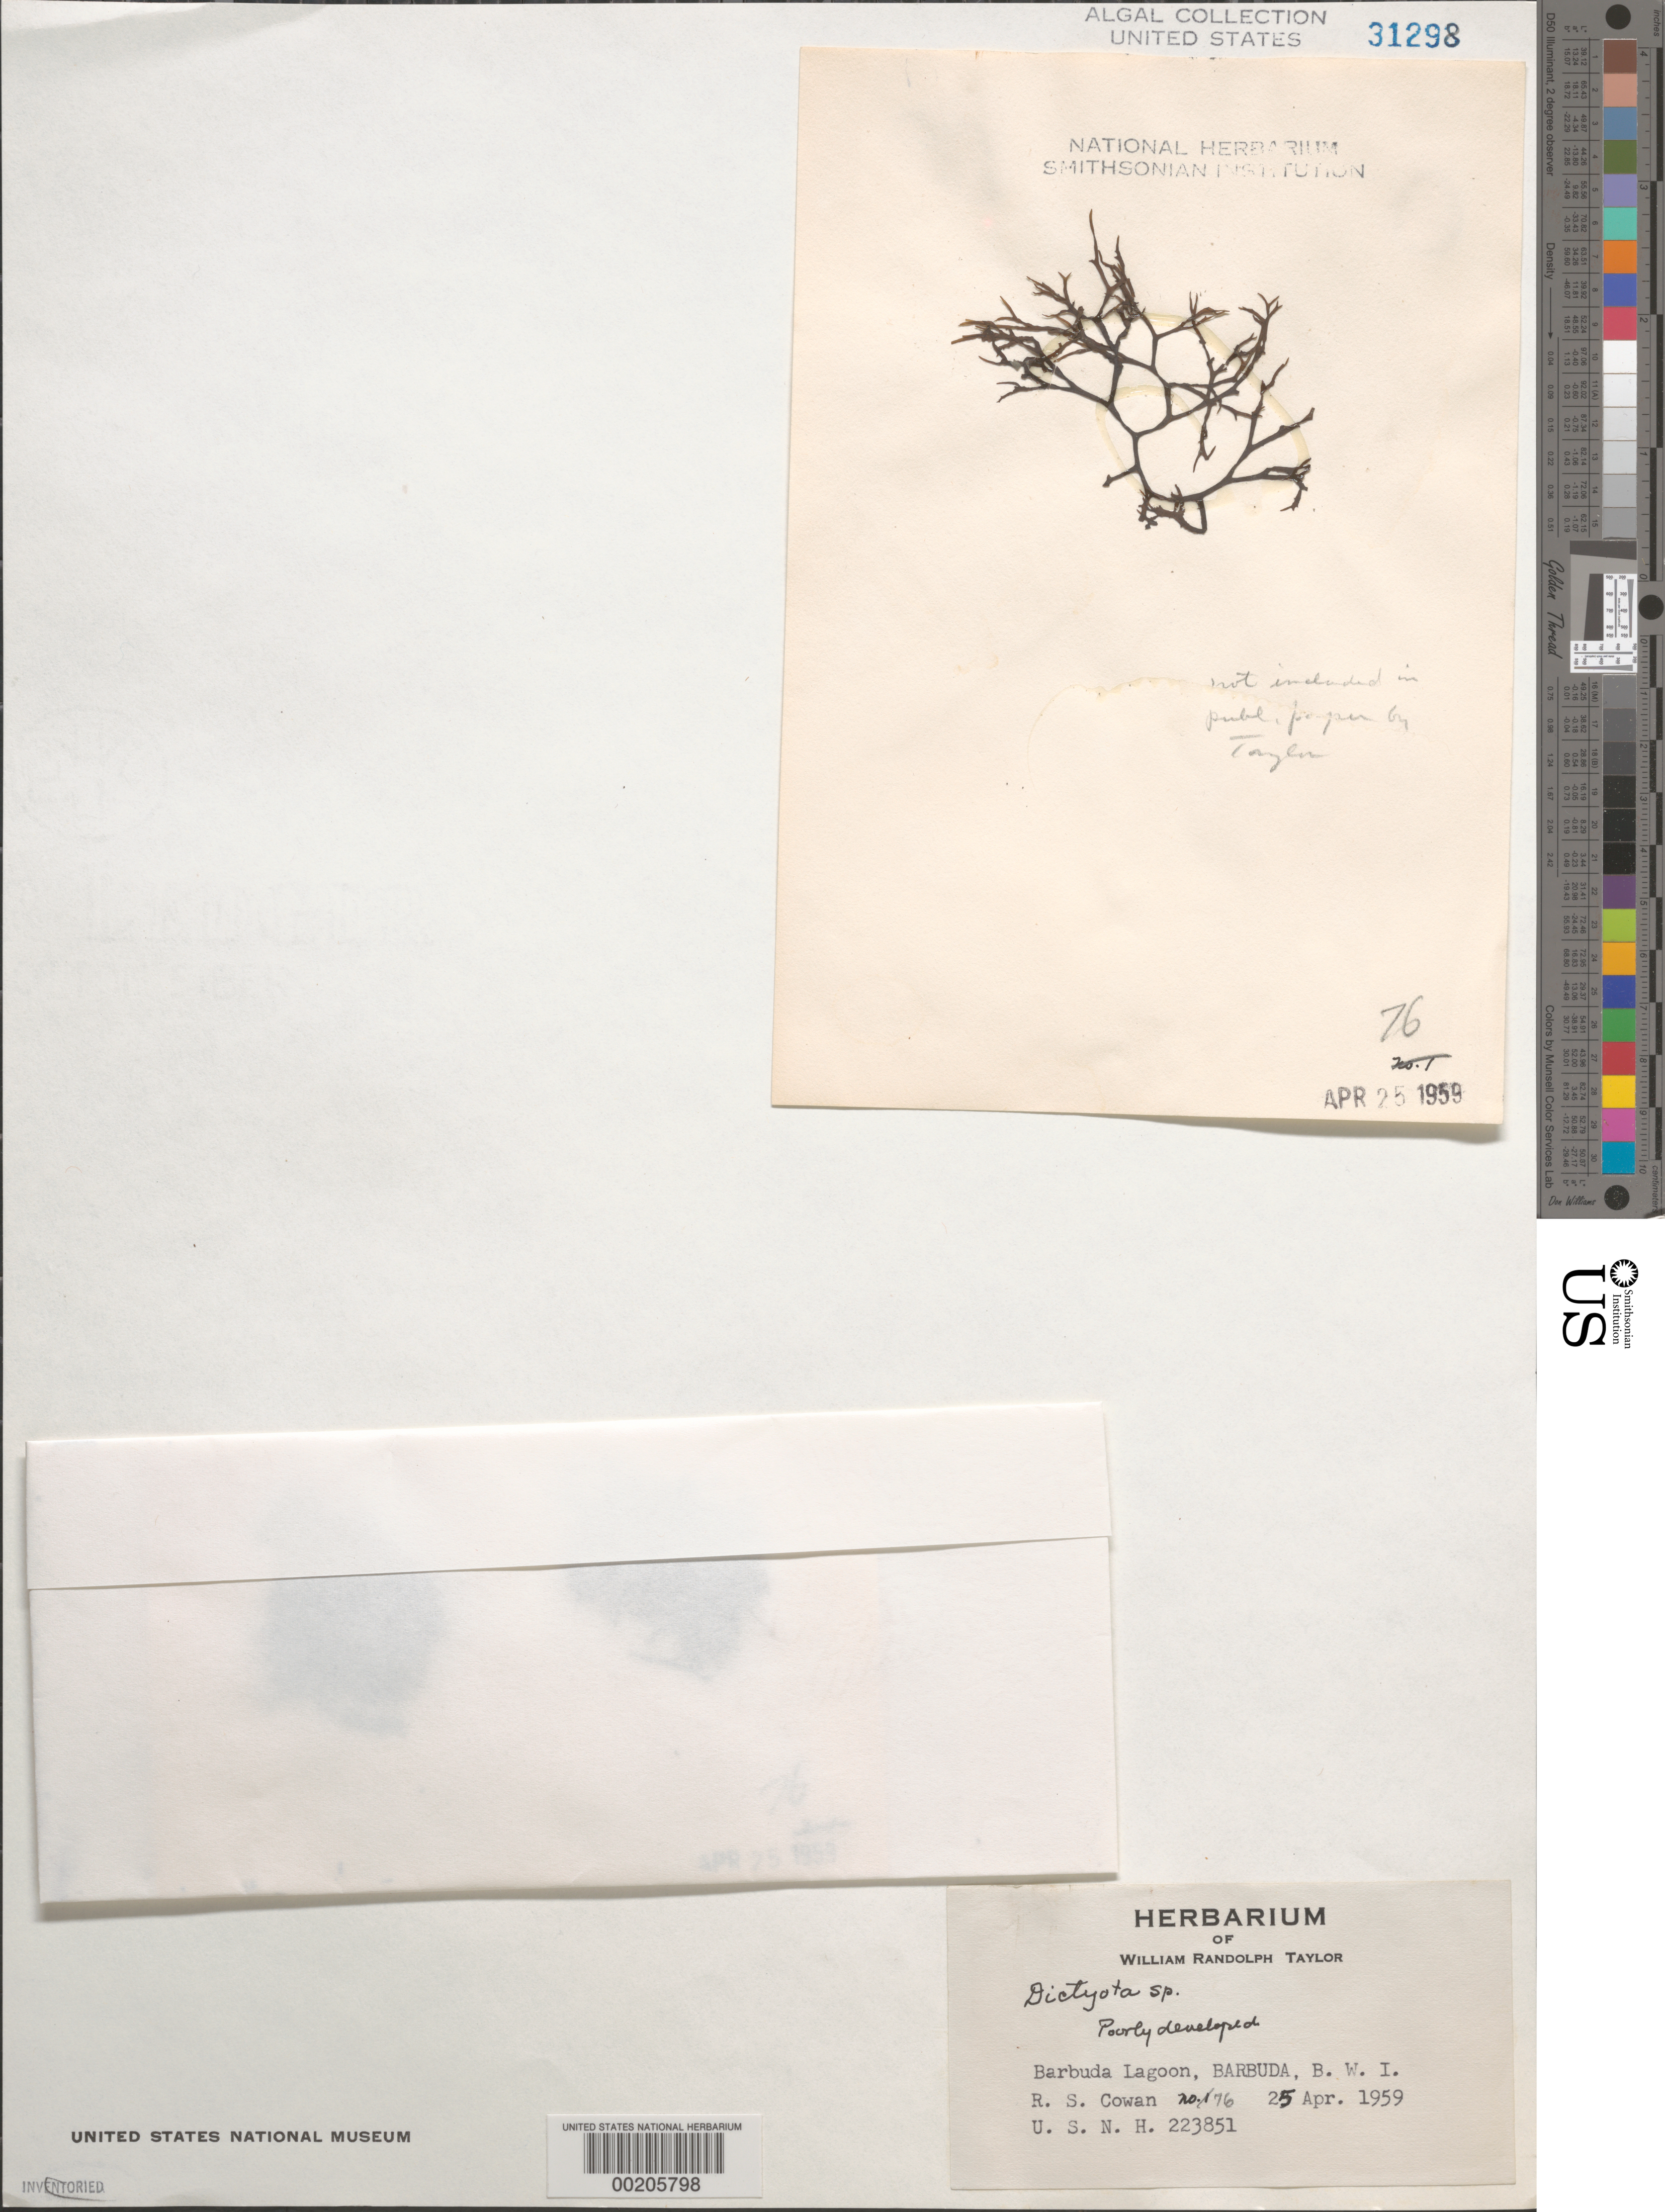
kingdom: Chromista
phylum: Ochrophyta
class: Phaeophyceae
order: Dictyotales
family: Dictyotaceae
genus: Dictyota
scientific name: Dictyota sp.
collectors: R. S. Cowan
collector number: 76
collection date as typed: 25 Apr 1959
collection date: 1959-04-25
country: Antigua and Barbuda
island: Barbuda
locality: Barbuda Lagoon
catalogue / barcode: US 31298